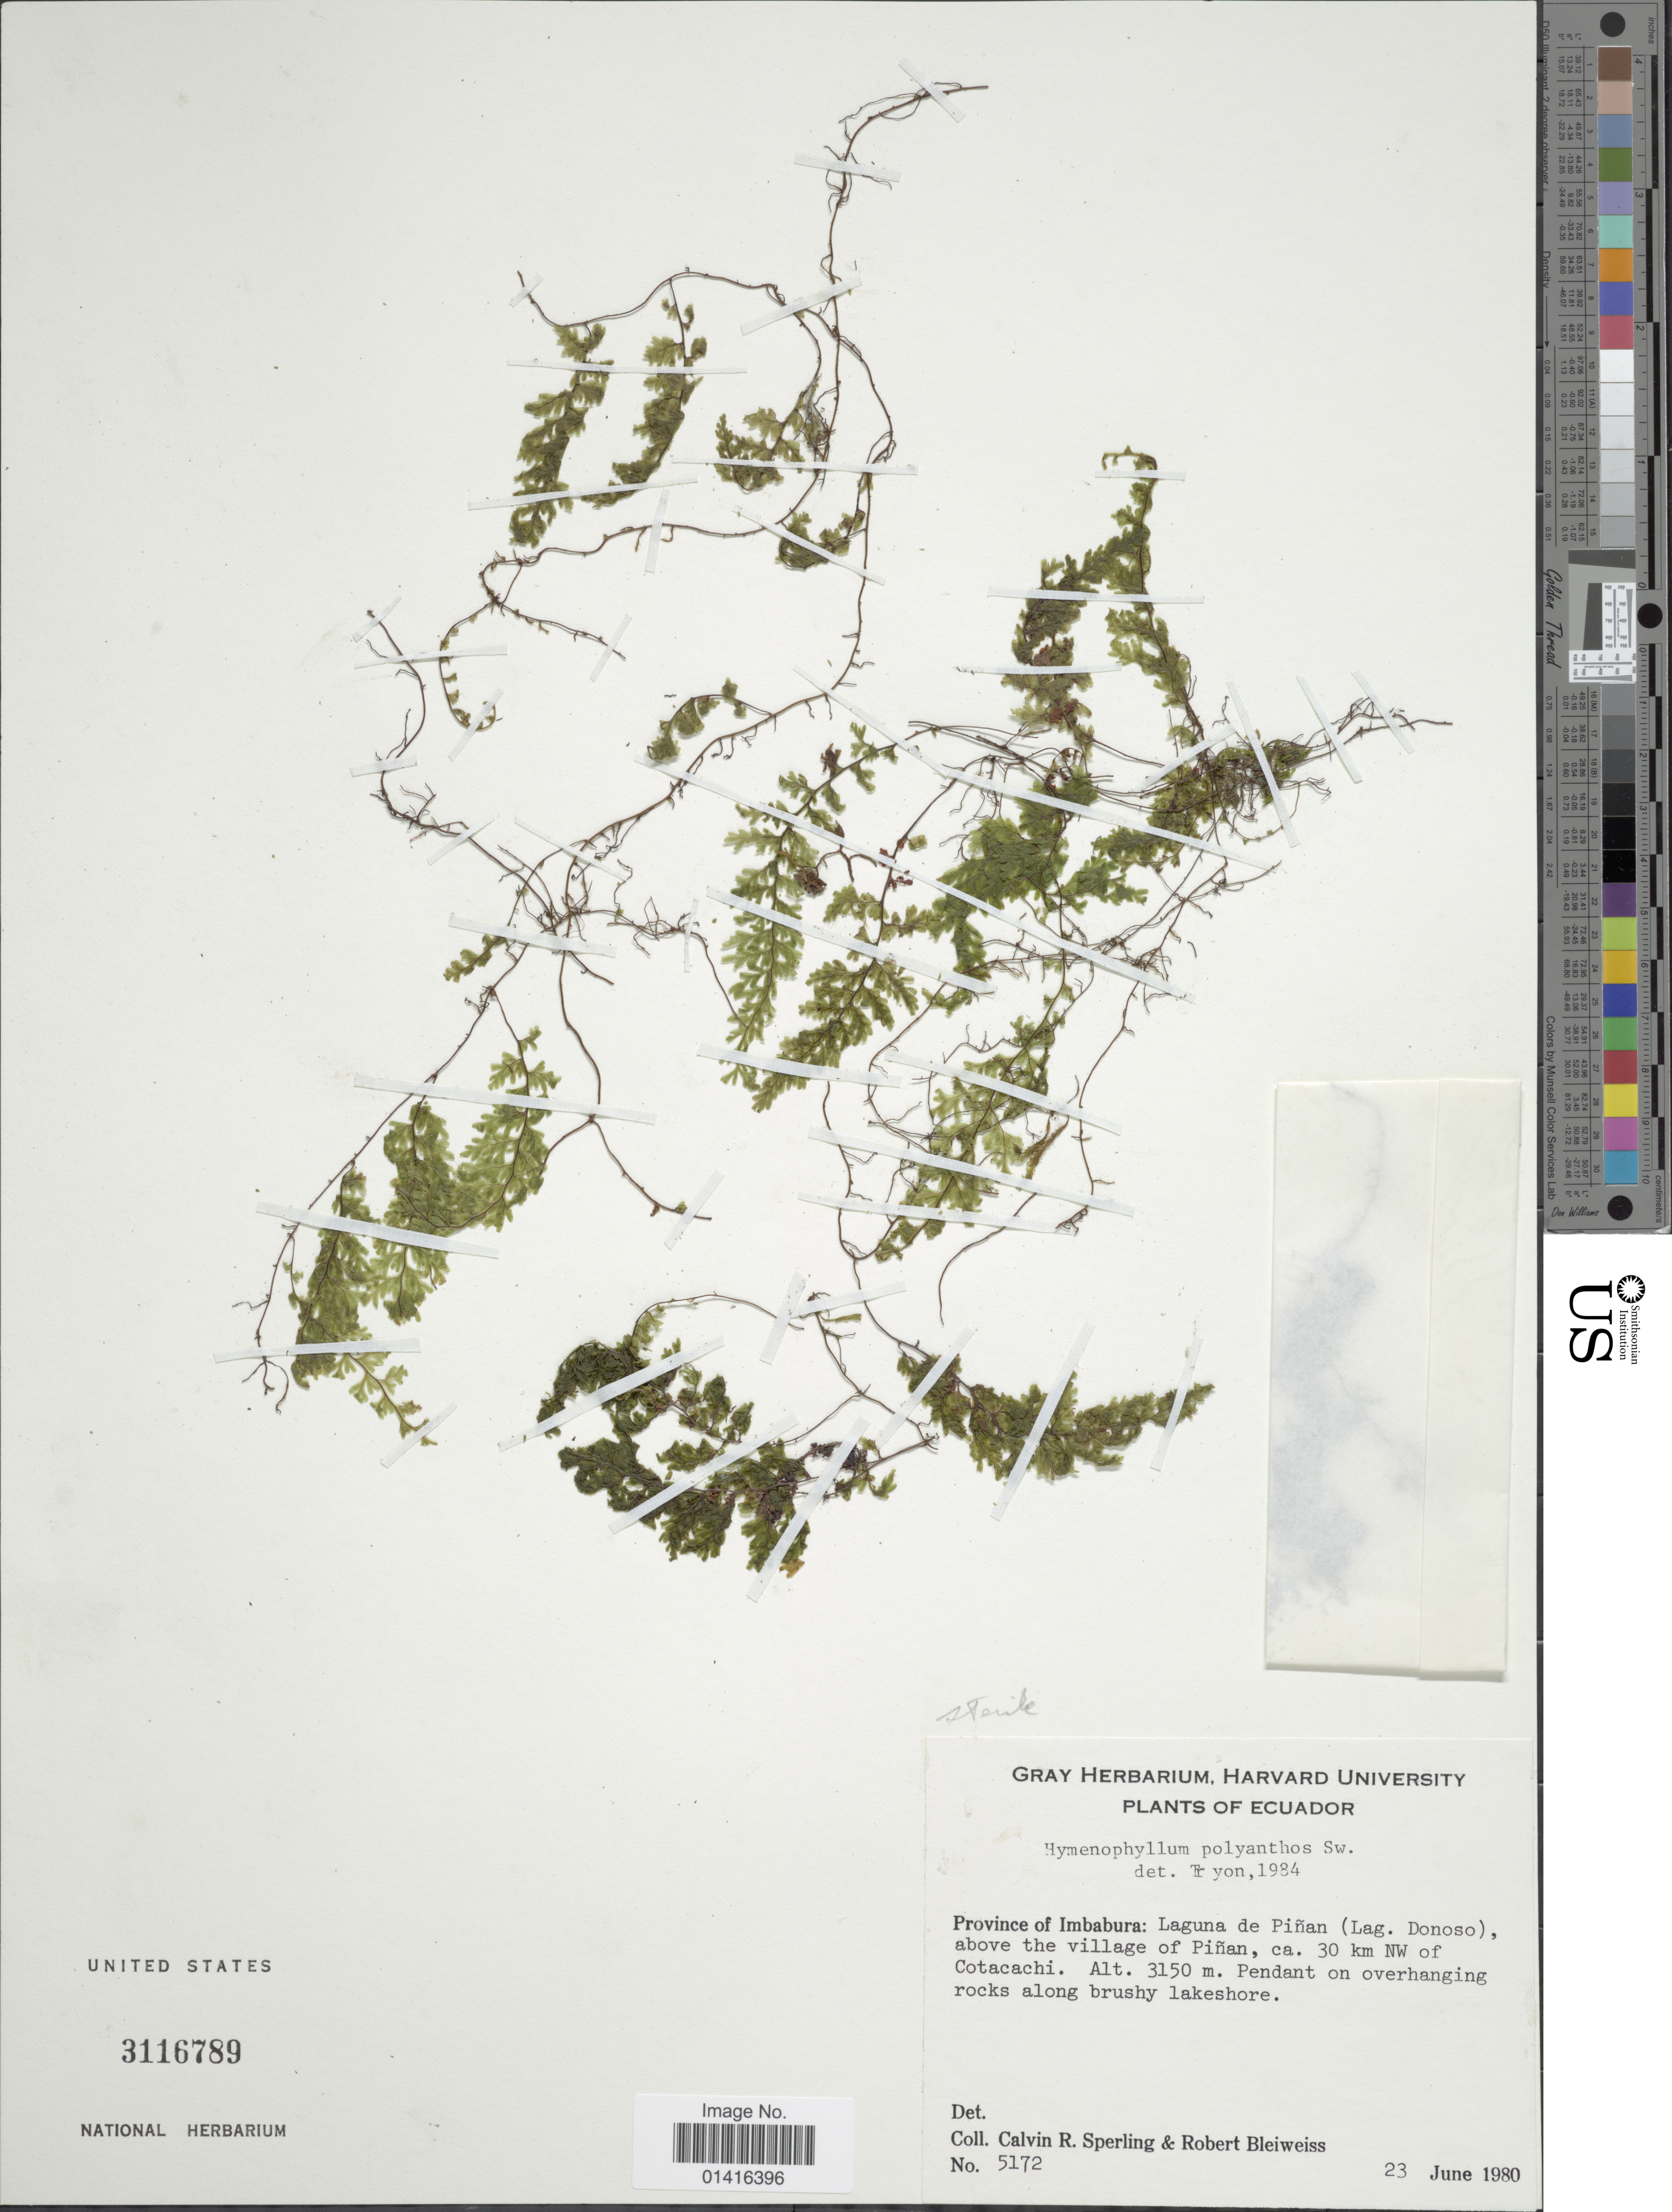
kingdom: Plantae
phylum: Tracheophyta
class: Polypodiopsida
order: Hymenophyllales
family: Hymenophyllaceae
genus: Hymenophyllum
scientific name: Hymenophyllum myriocarpum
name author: Hook.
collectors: C. R. Sperling & R. Bleiweiss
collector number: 5172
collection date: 1980-06-23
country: Ecuador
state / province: Imbabura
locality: Laguna de Piñan (Lag. Donoso), above the village of Piñan, ca. 30km NW of Cotacachi.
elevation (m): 3150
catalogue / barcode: US 3116789